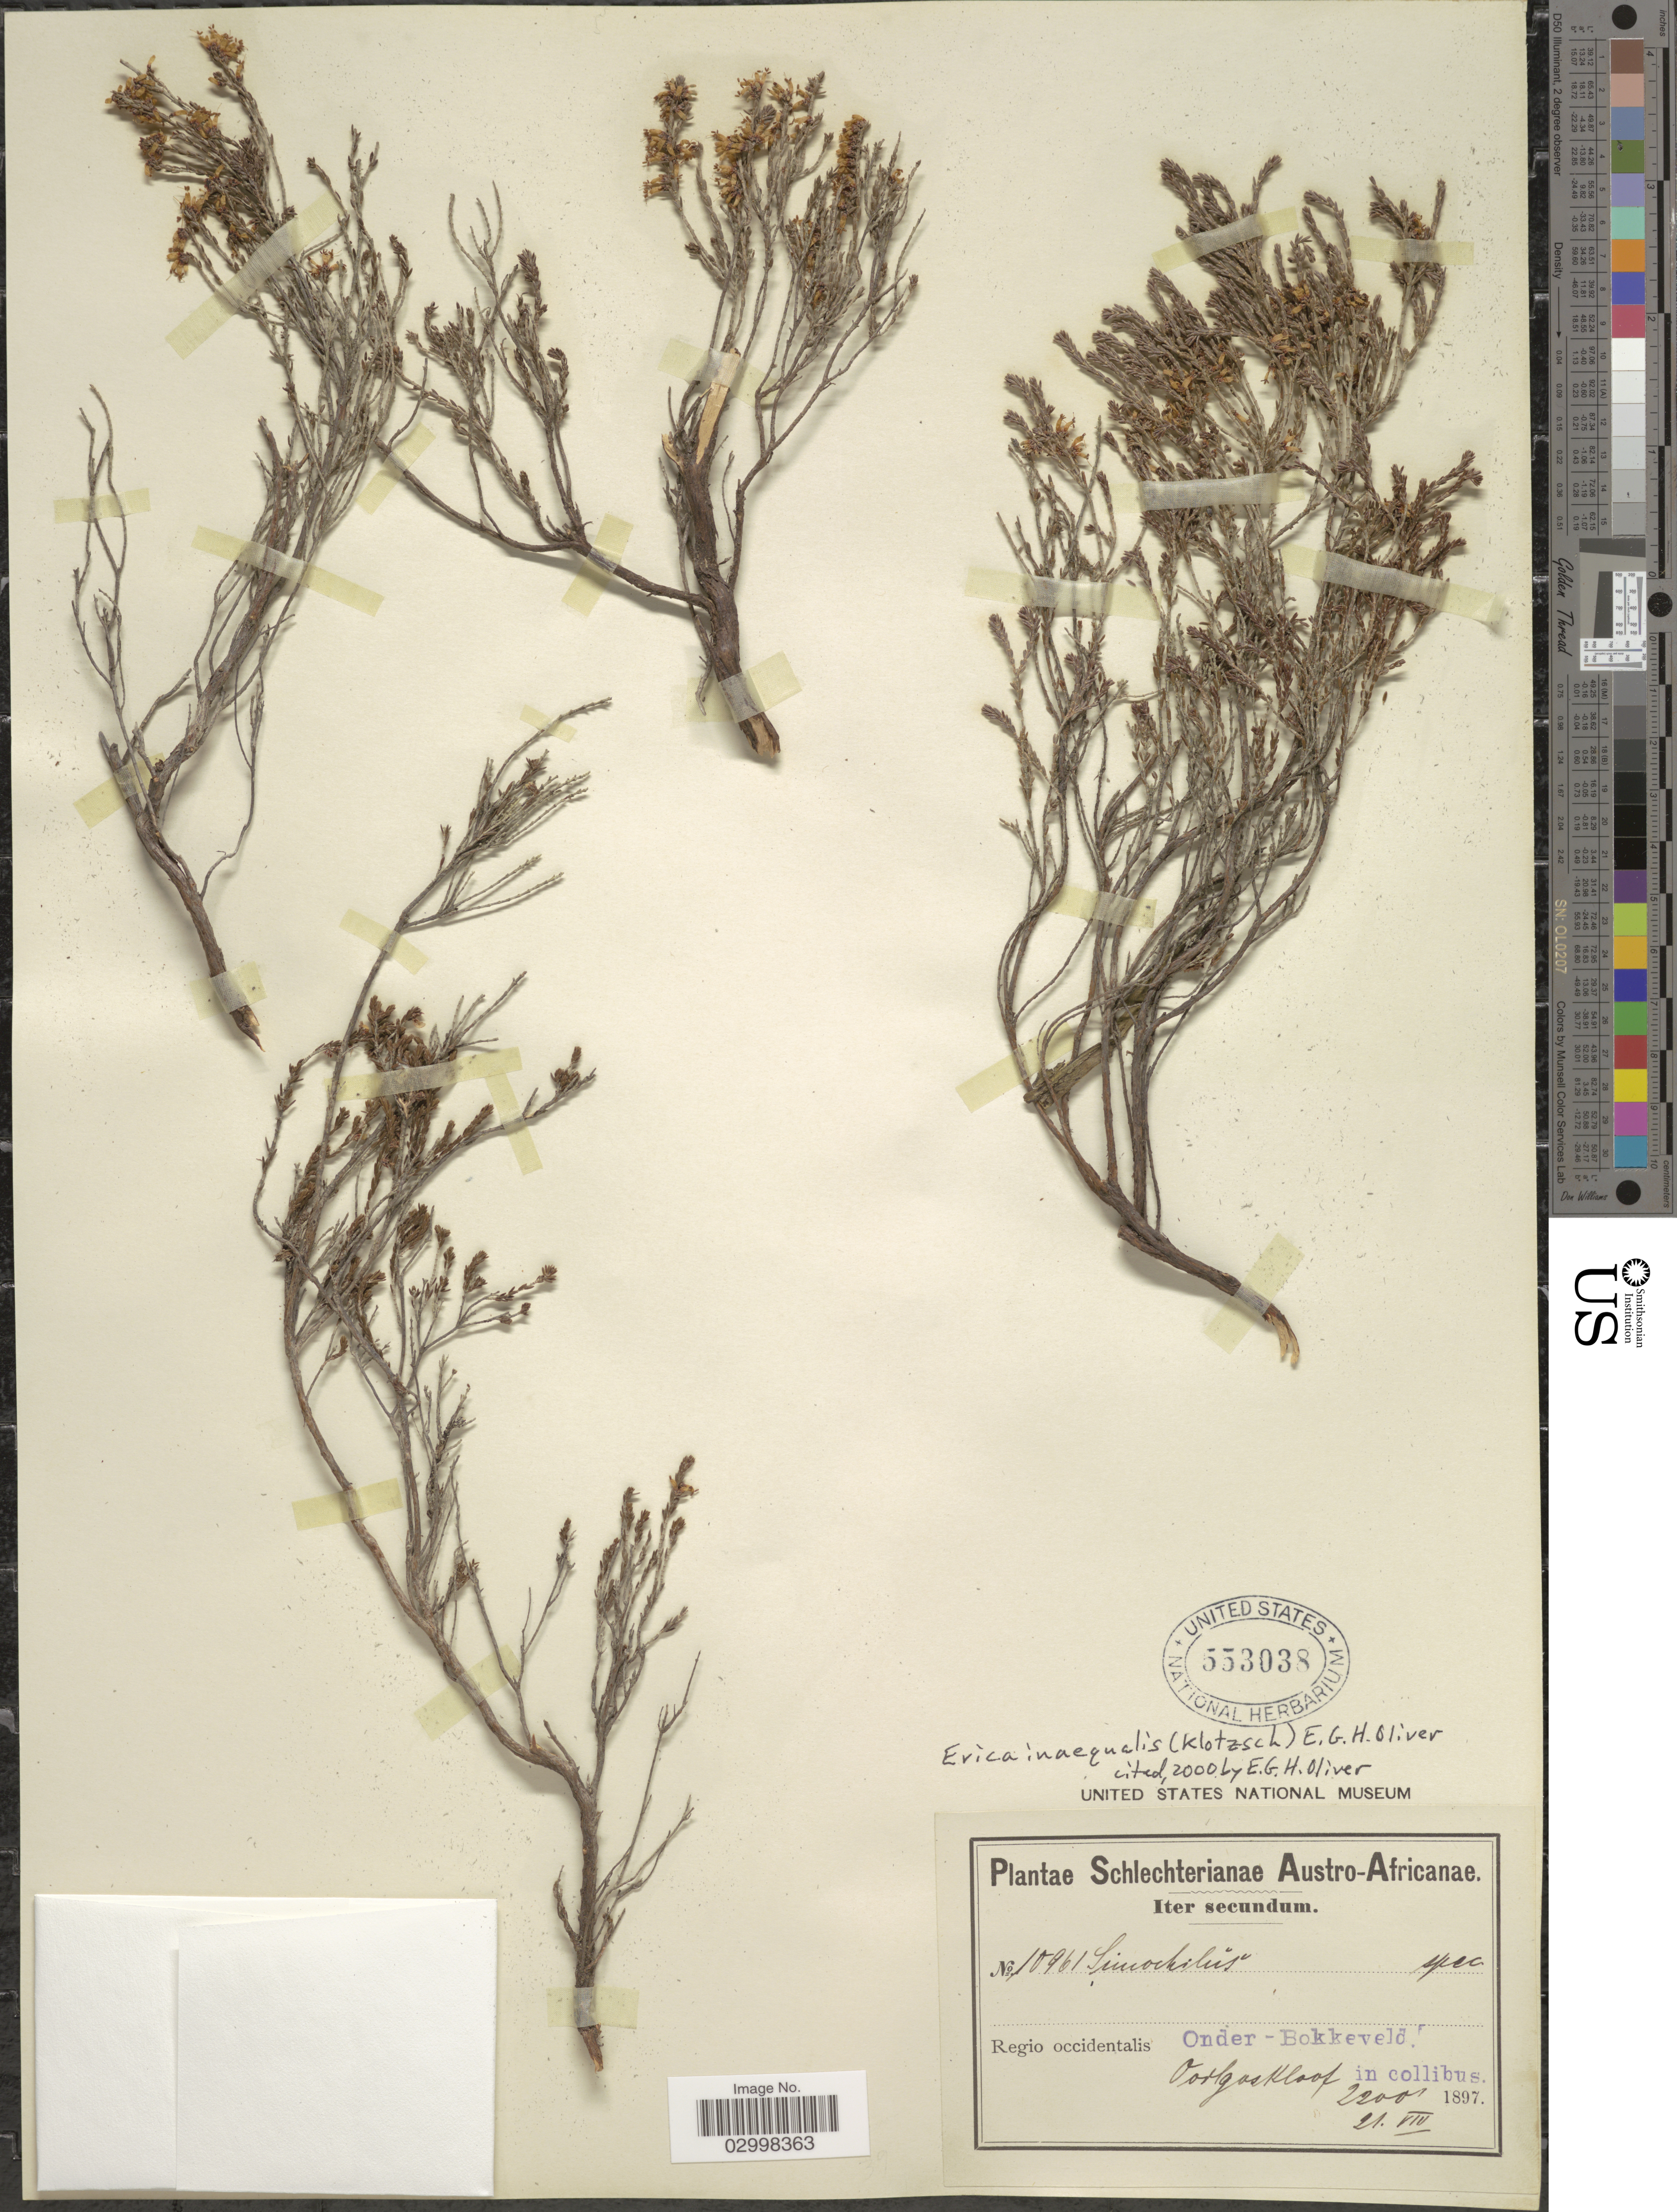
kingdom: Plantae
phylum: Tracheophyta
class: Magnoliopsida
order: Ericales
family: Ericaceae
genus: Erica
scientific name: Erica inaequalis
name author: (Klotzsch) E.G.H. Oliv.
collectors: Schlechter, --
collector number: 10961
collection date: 1897-08-21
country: South Africa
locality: Austro-Africanae. Regio occidentalis Onder-Bokkeveld in collibus. Oostgaskloof.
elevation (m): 671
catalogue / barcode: US 553038